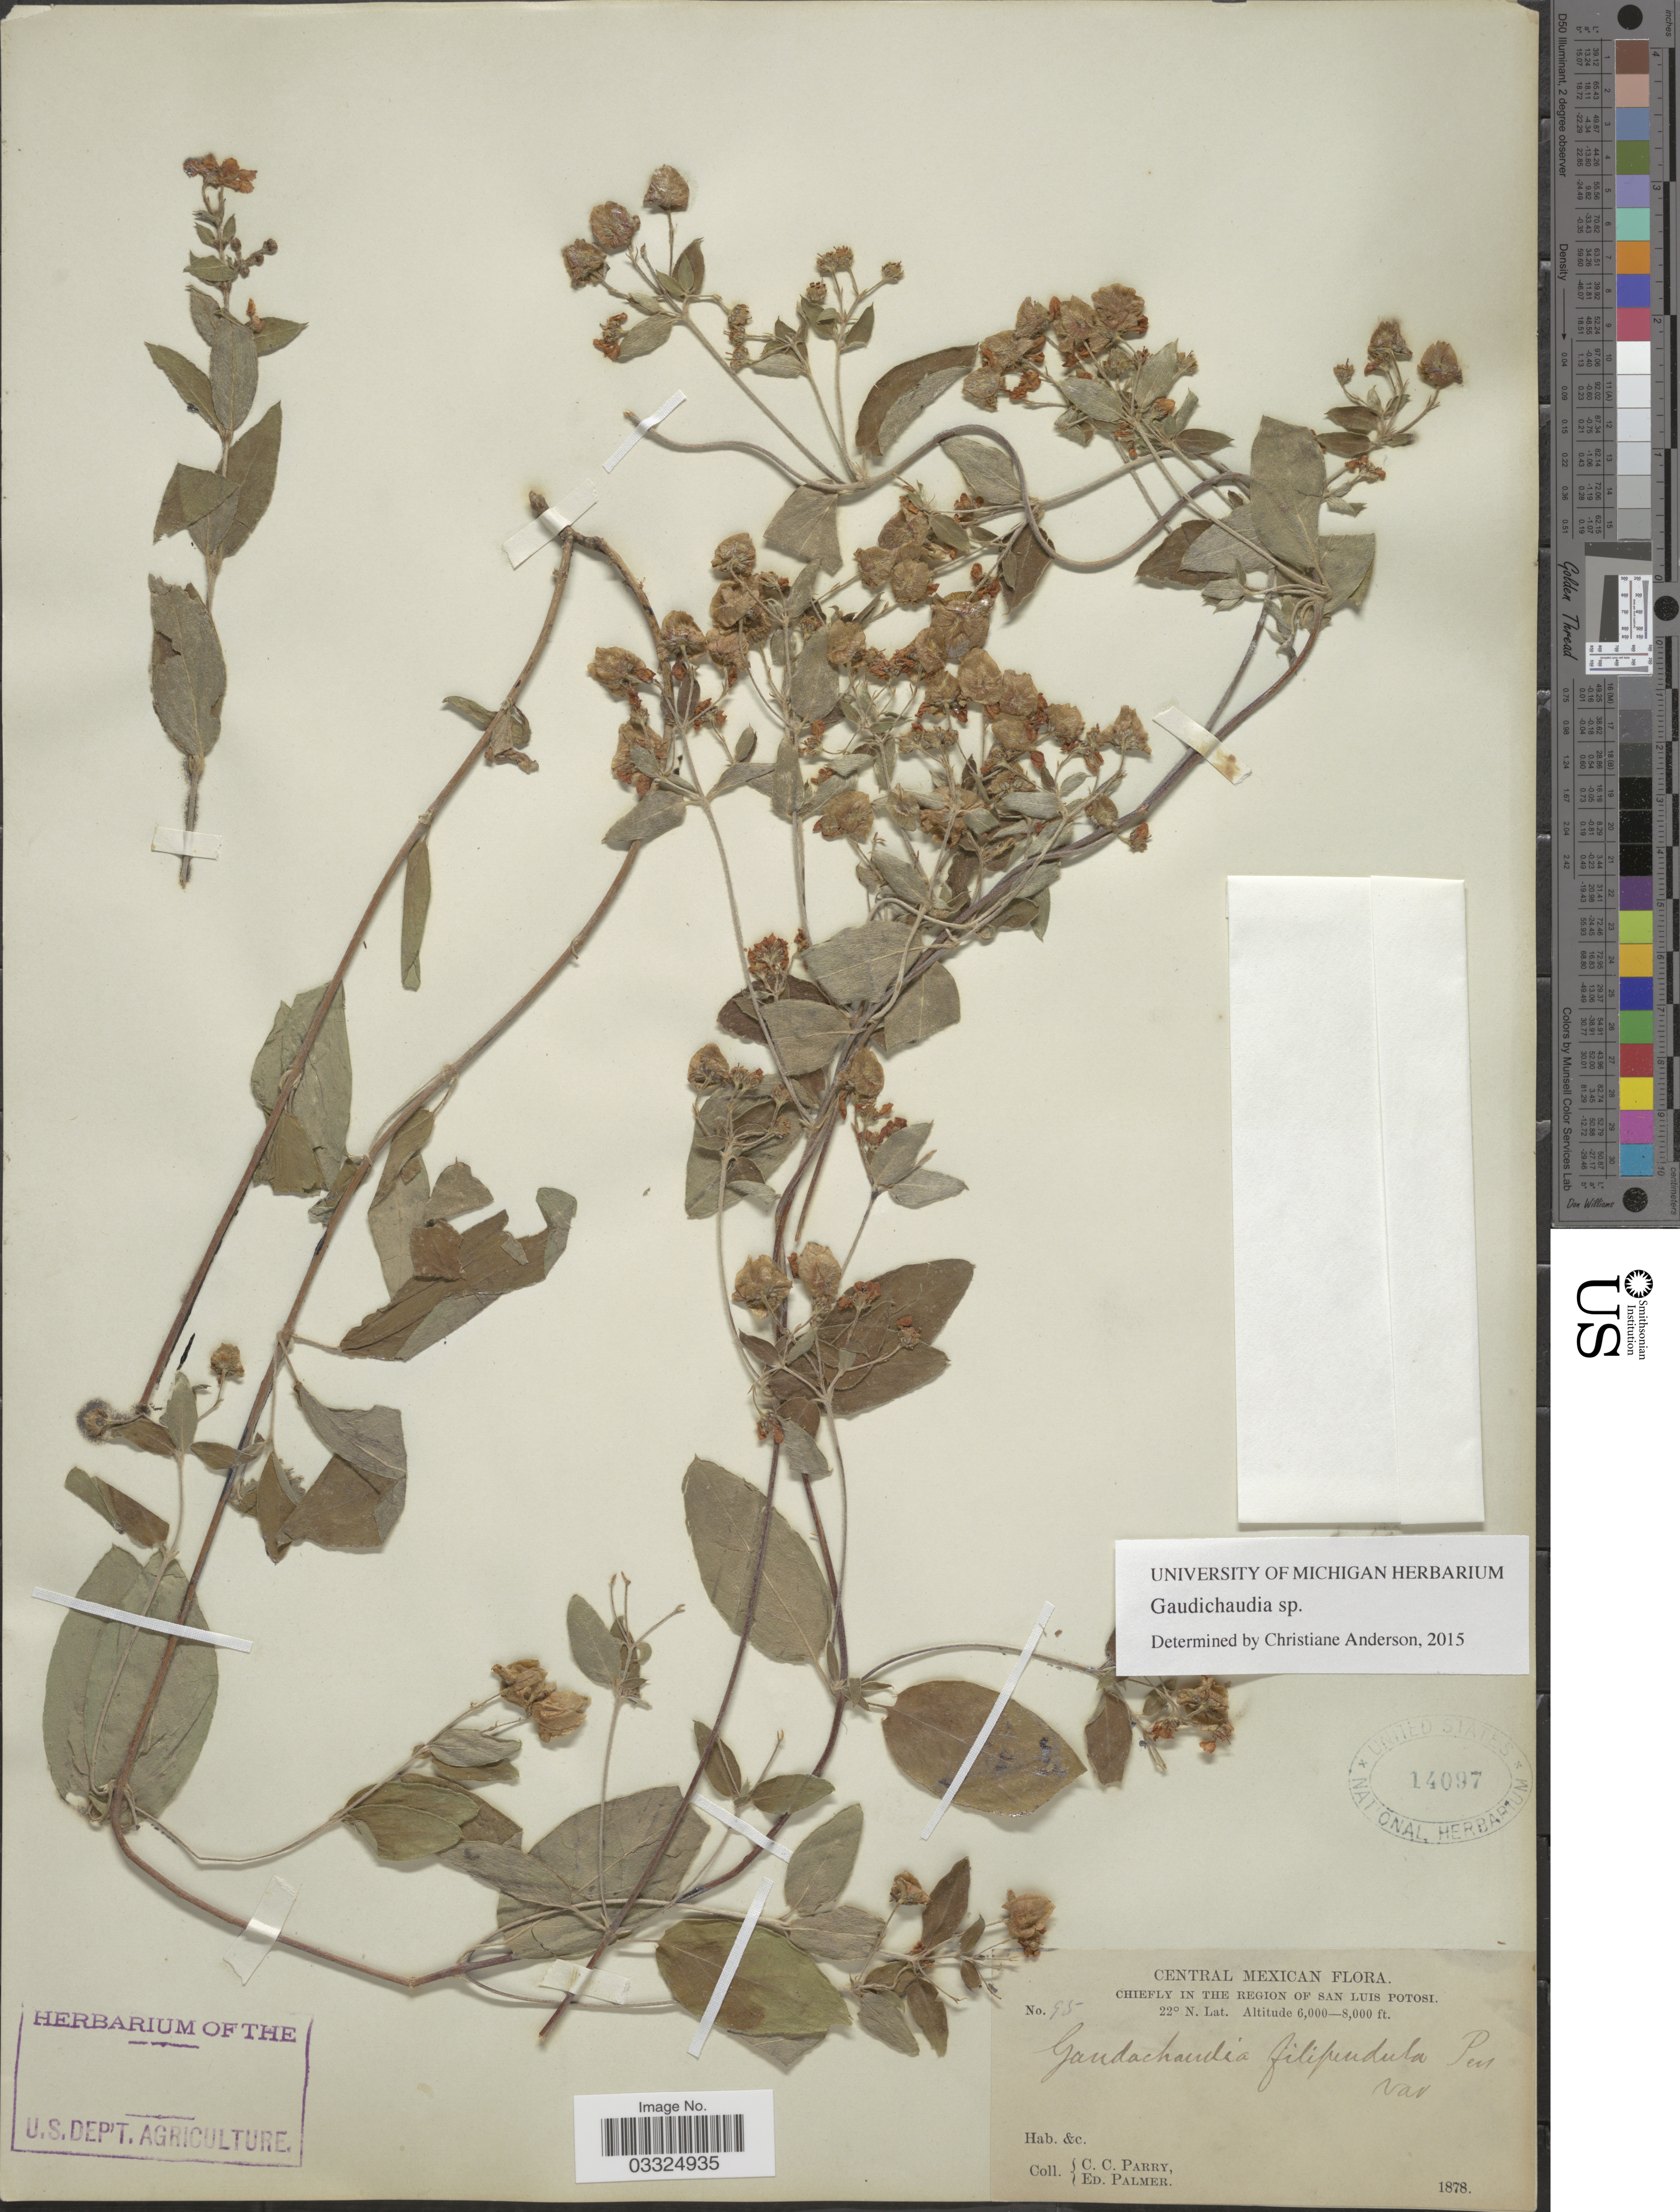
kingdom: Plantae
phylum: Tracheophyta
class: Magnoliopsida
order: Malpighiales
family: Malpighiaceae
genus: Gaudichaudia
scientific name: Gaudichaudia sp.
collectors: C. C. Parry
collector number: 95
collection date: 1878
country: Mexico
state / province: San Luis Potosí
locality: Central Mexican. Chiefly in the Region of San Luis Potosi.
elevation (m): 1829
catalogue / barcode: US 14097